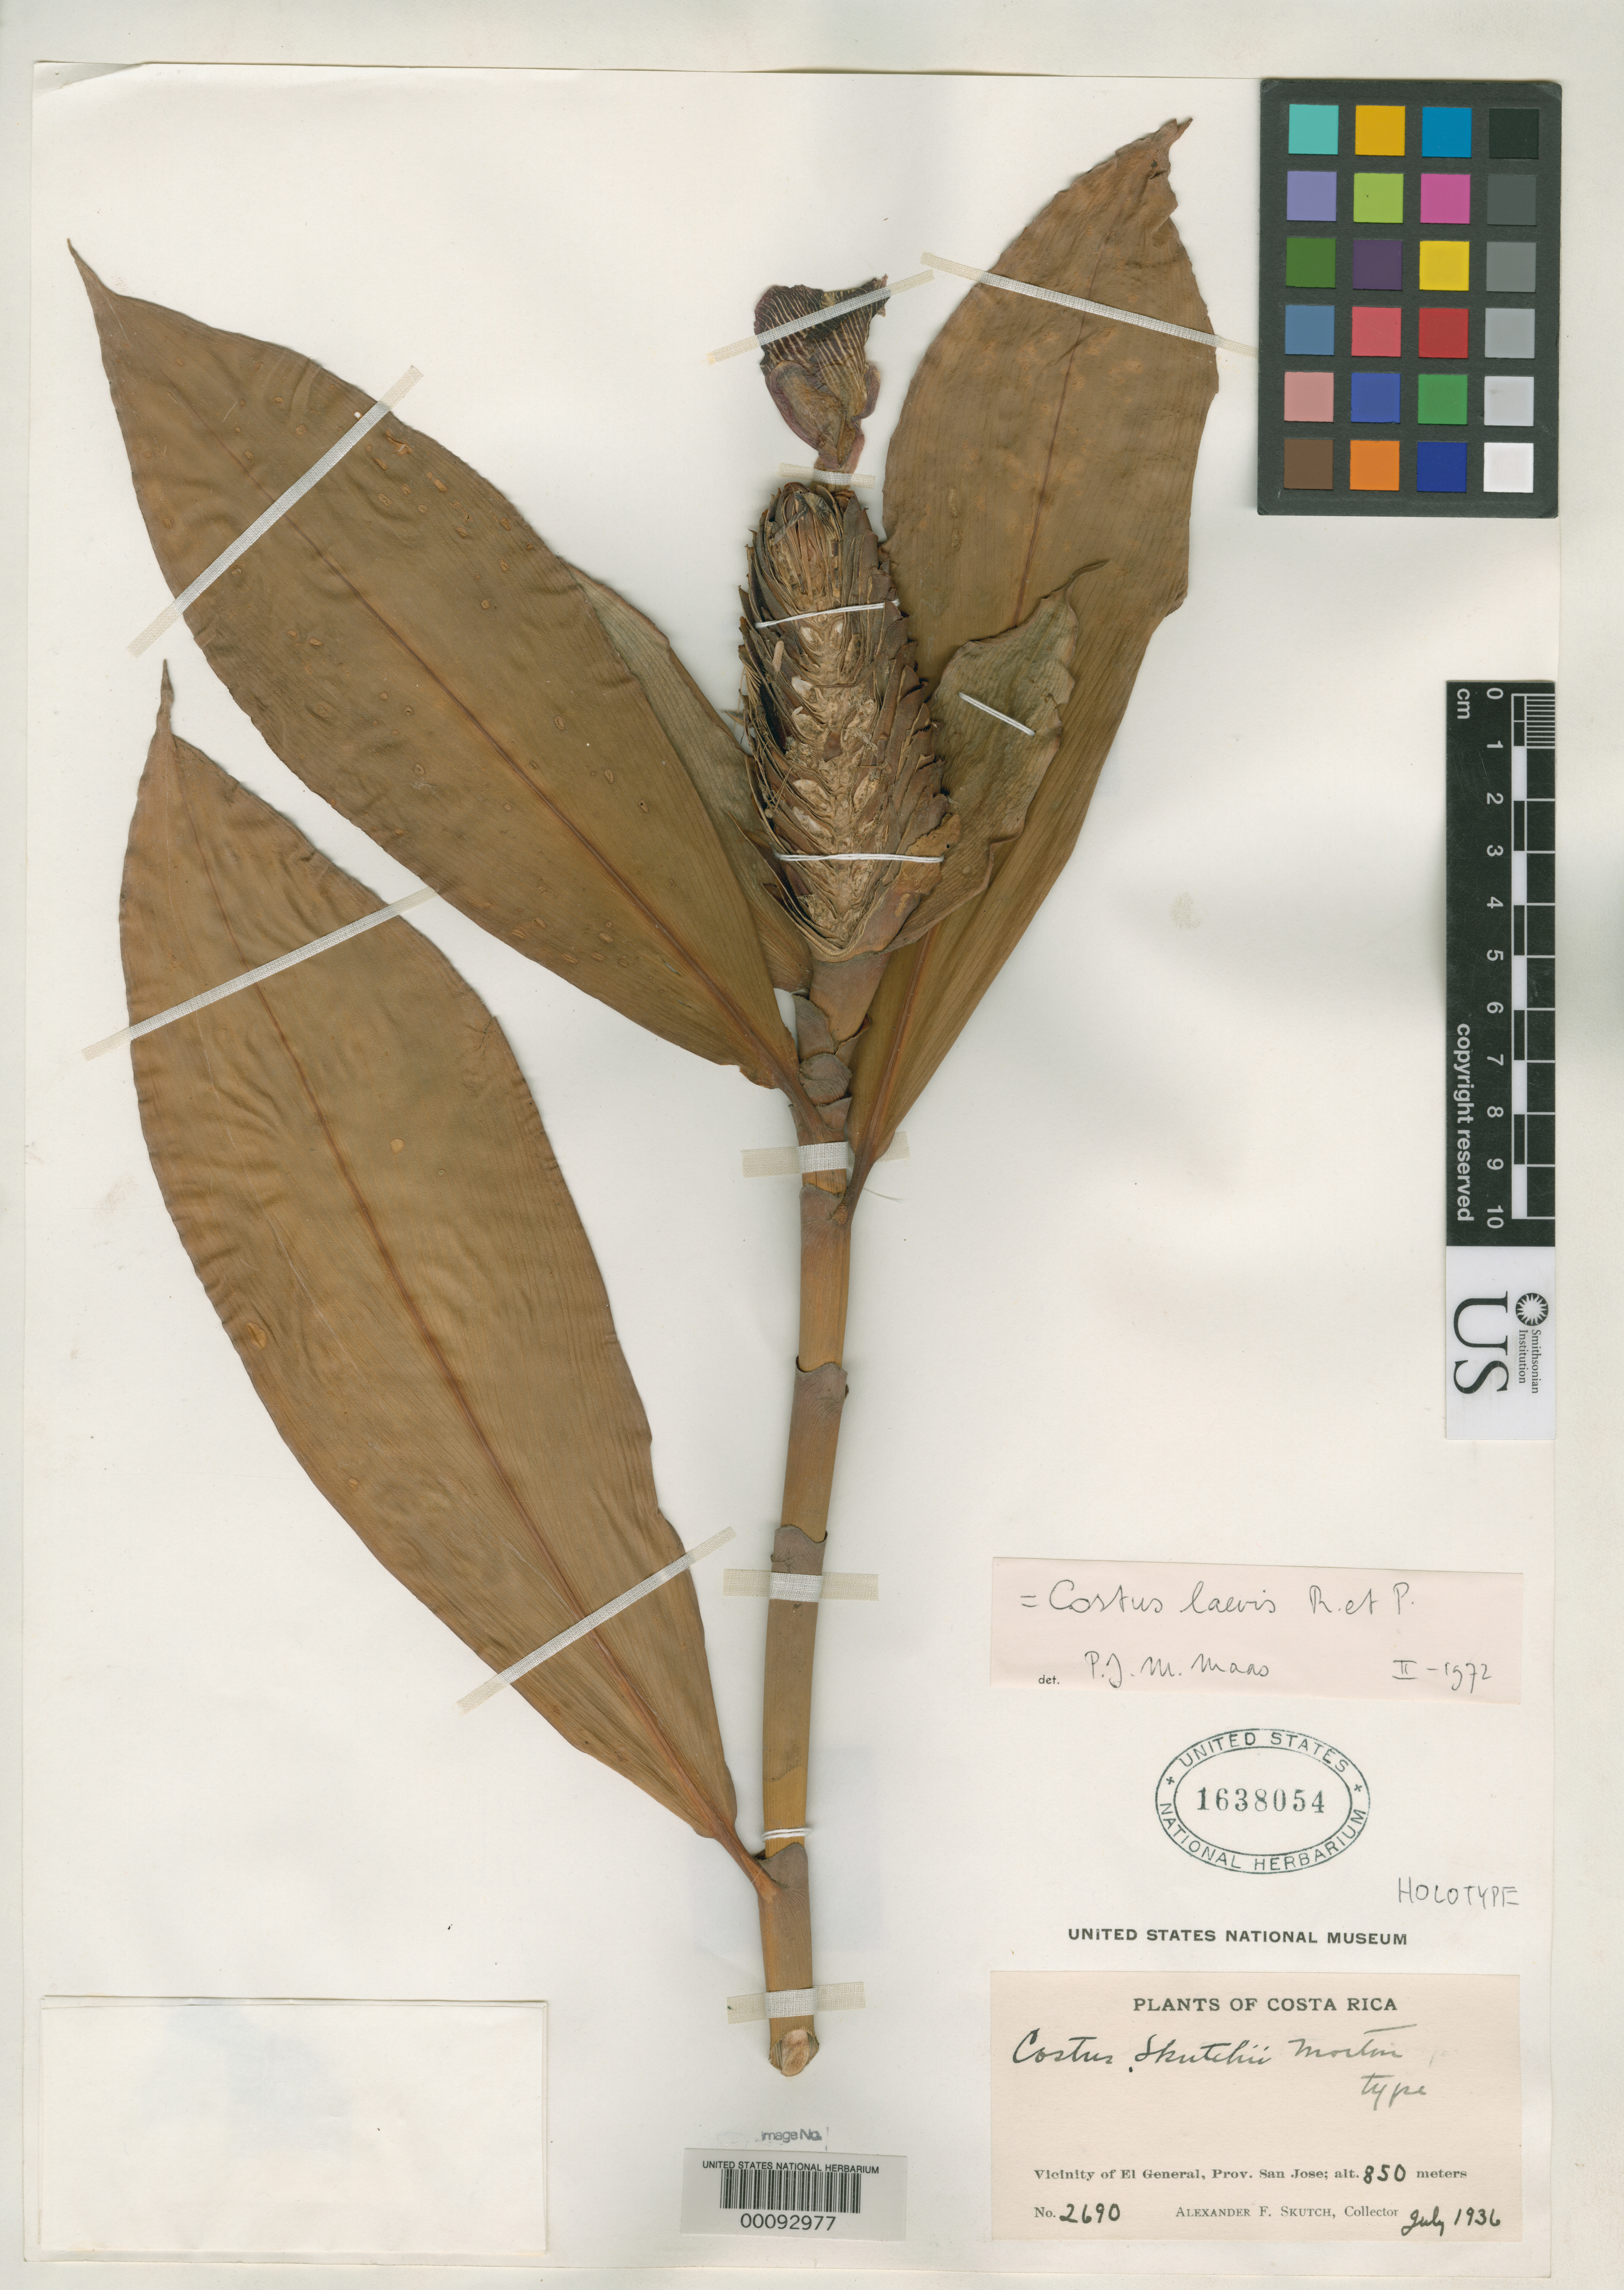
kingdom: Plantae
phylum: Tracheophyta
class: Liliopsida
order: Zingiberales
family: Costaceae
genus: Costus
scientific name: Costus skutchii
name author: C.V. Morton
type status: Holotype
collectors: A. F. Skutch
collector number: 2690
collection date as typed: Jul 1936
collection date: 1936-07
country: Costa Rica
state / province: San José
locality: Near El General.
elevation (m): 850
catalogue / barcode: US 1638054